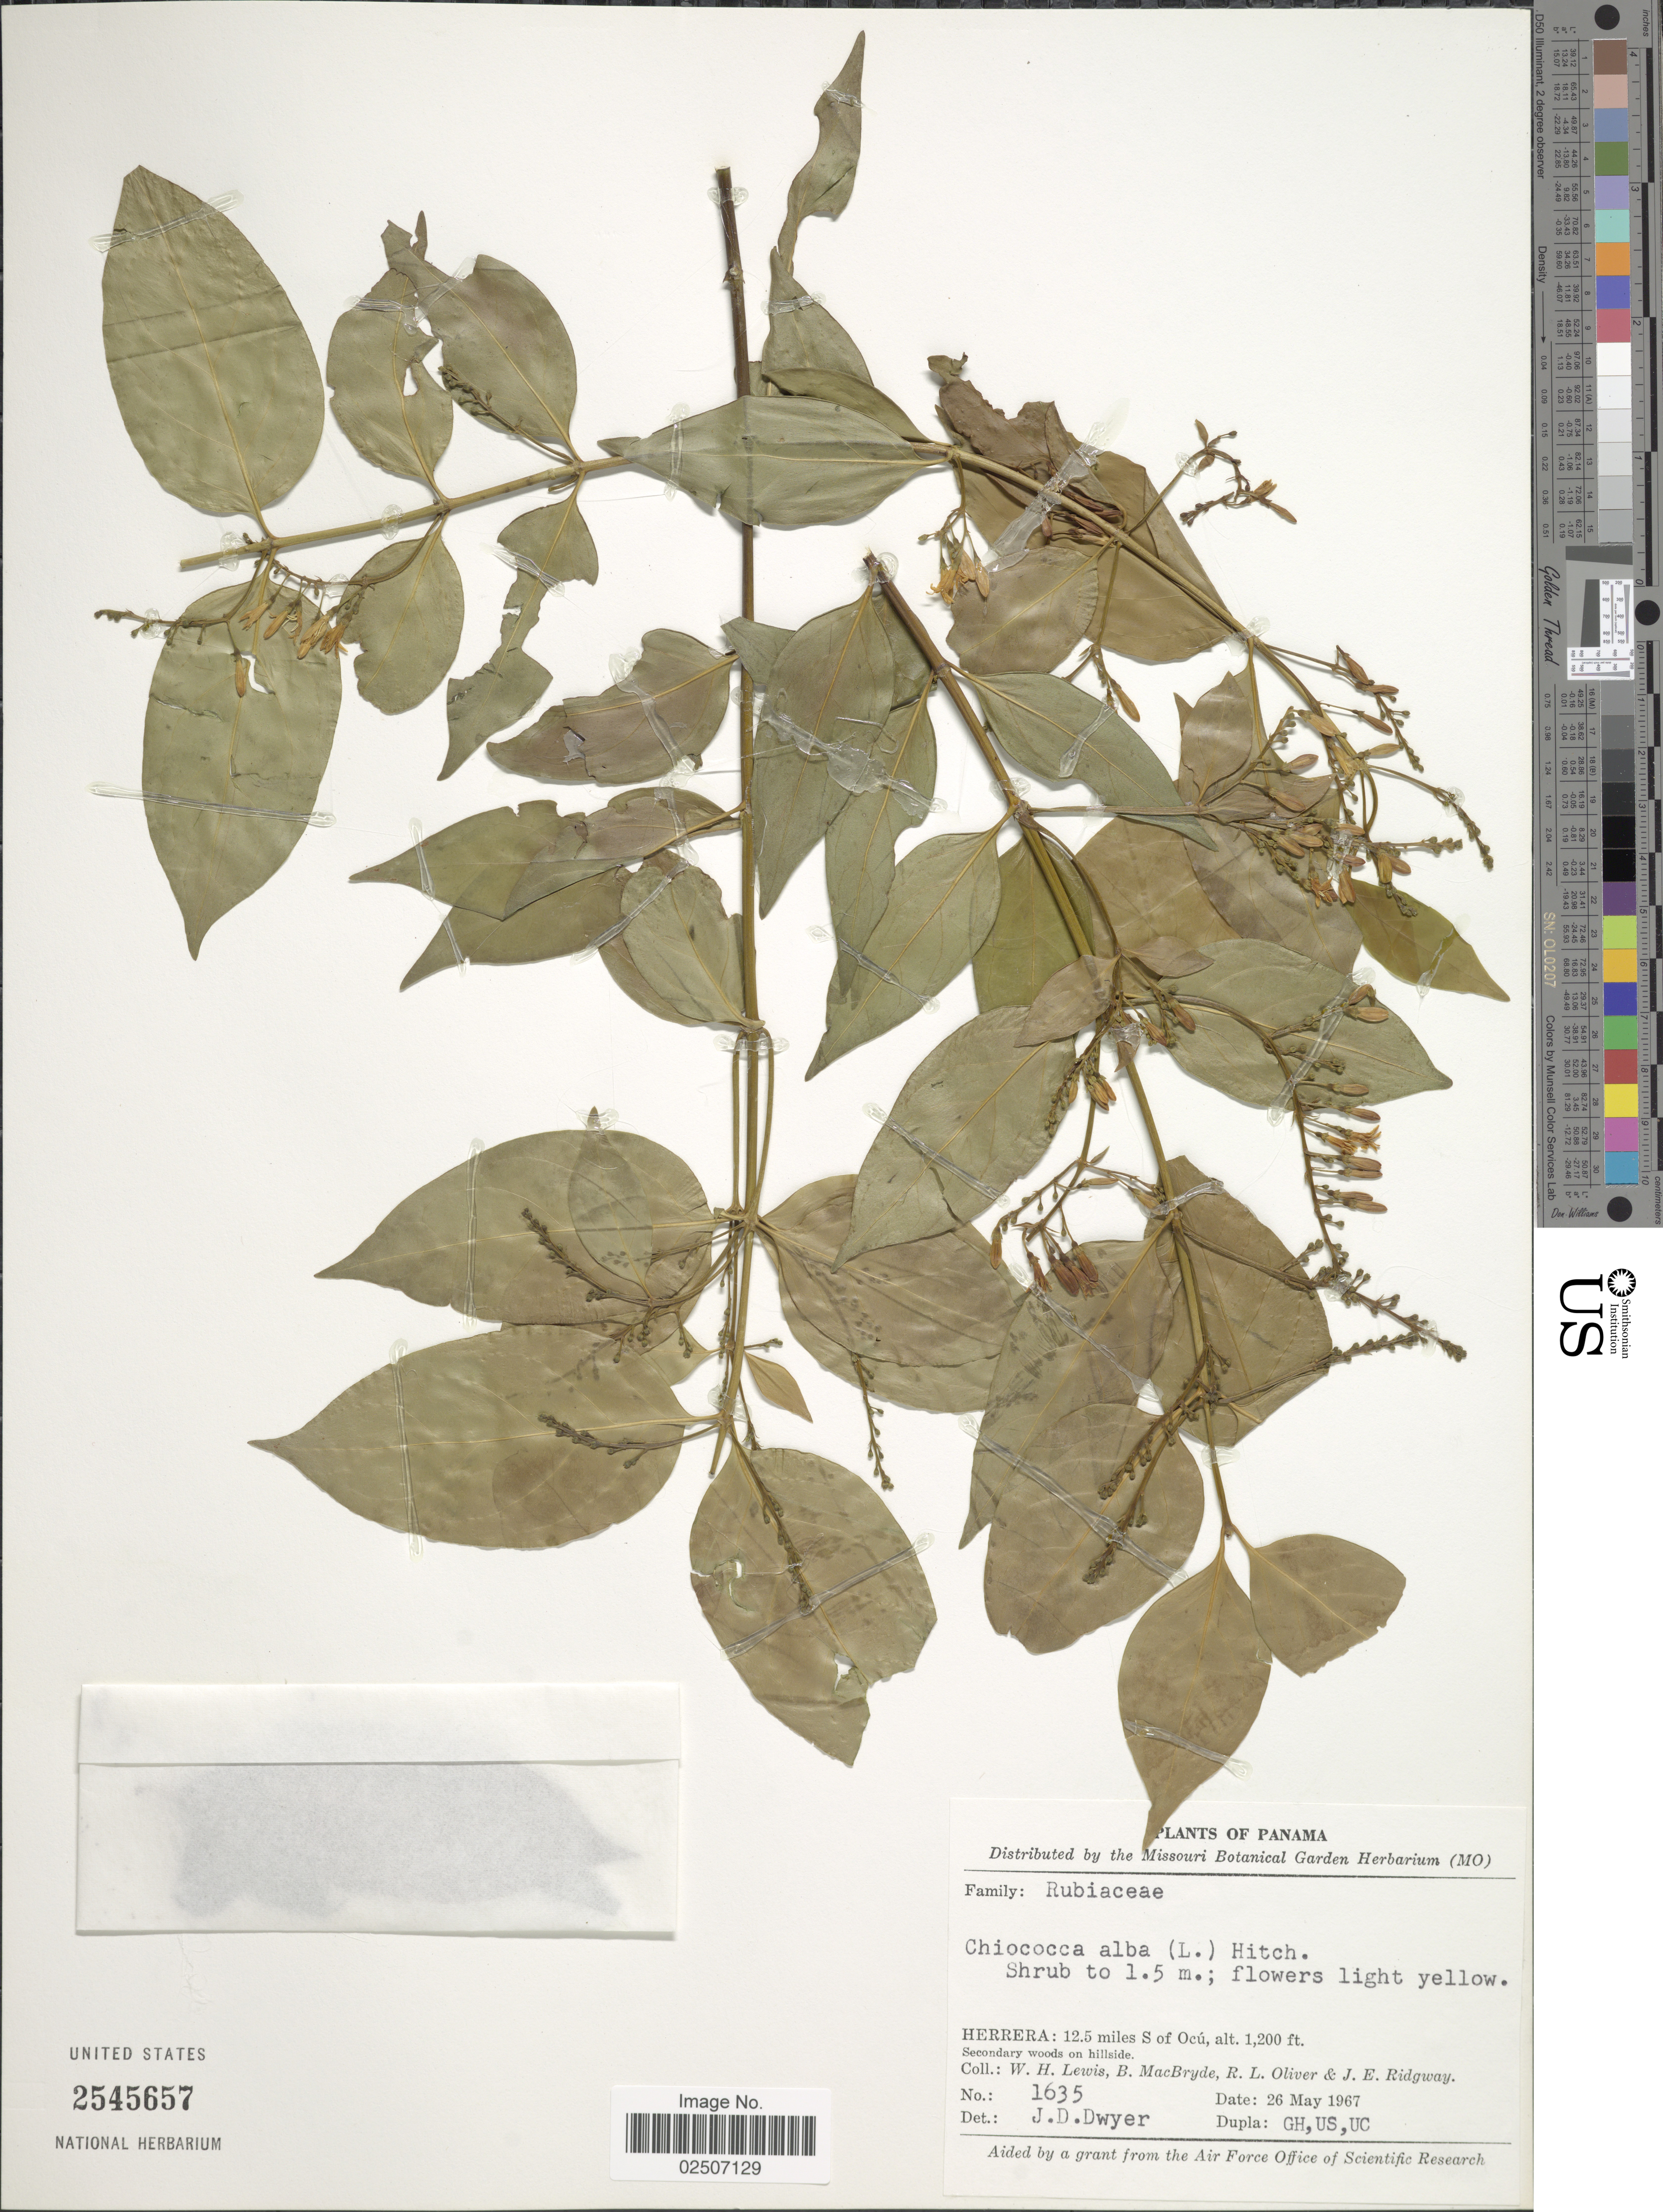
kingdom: Plantae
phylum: Tracheophyta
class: Magnoliopsida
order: Gentianales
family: Rubiaceae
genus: Chiococca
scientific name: Chiococca alba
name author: (L.) Hitchc.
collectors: W. H. Lewis, B. MacBryde, R. Oliver & J. Ridgway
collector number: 1635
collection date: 1967-05-26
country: Panama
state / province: Herrera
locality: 12.5 miles S of Ocu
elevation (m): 366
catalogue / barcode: US 2545657